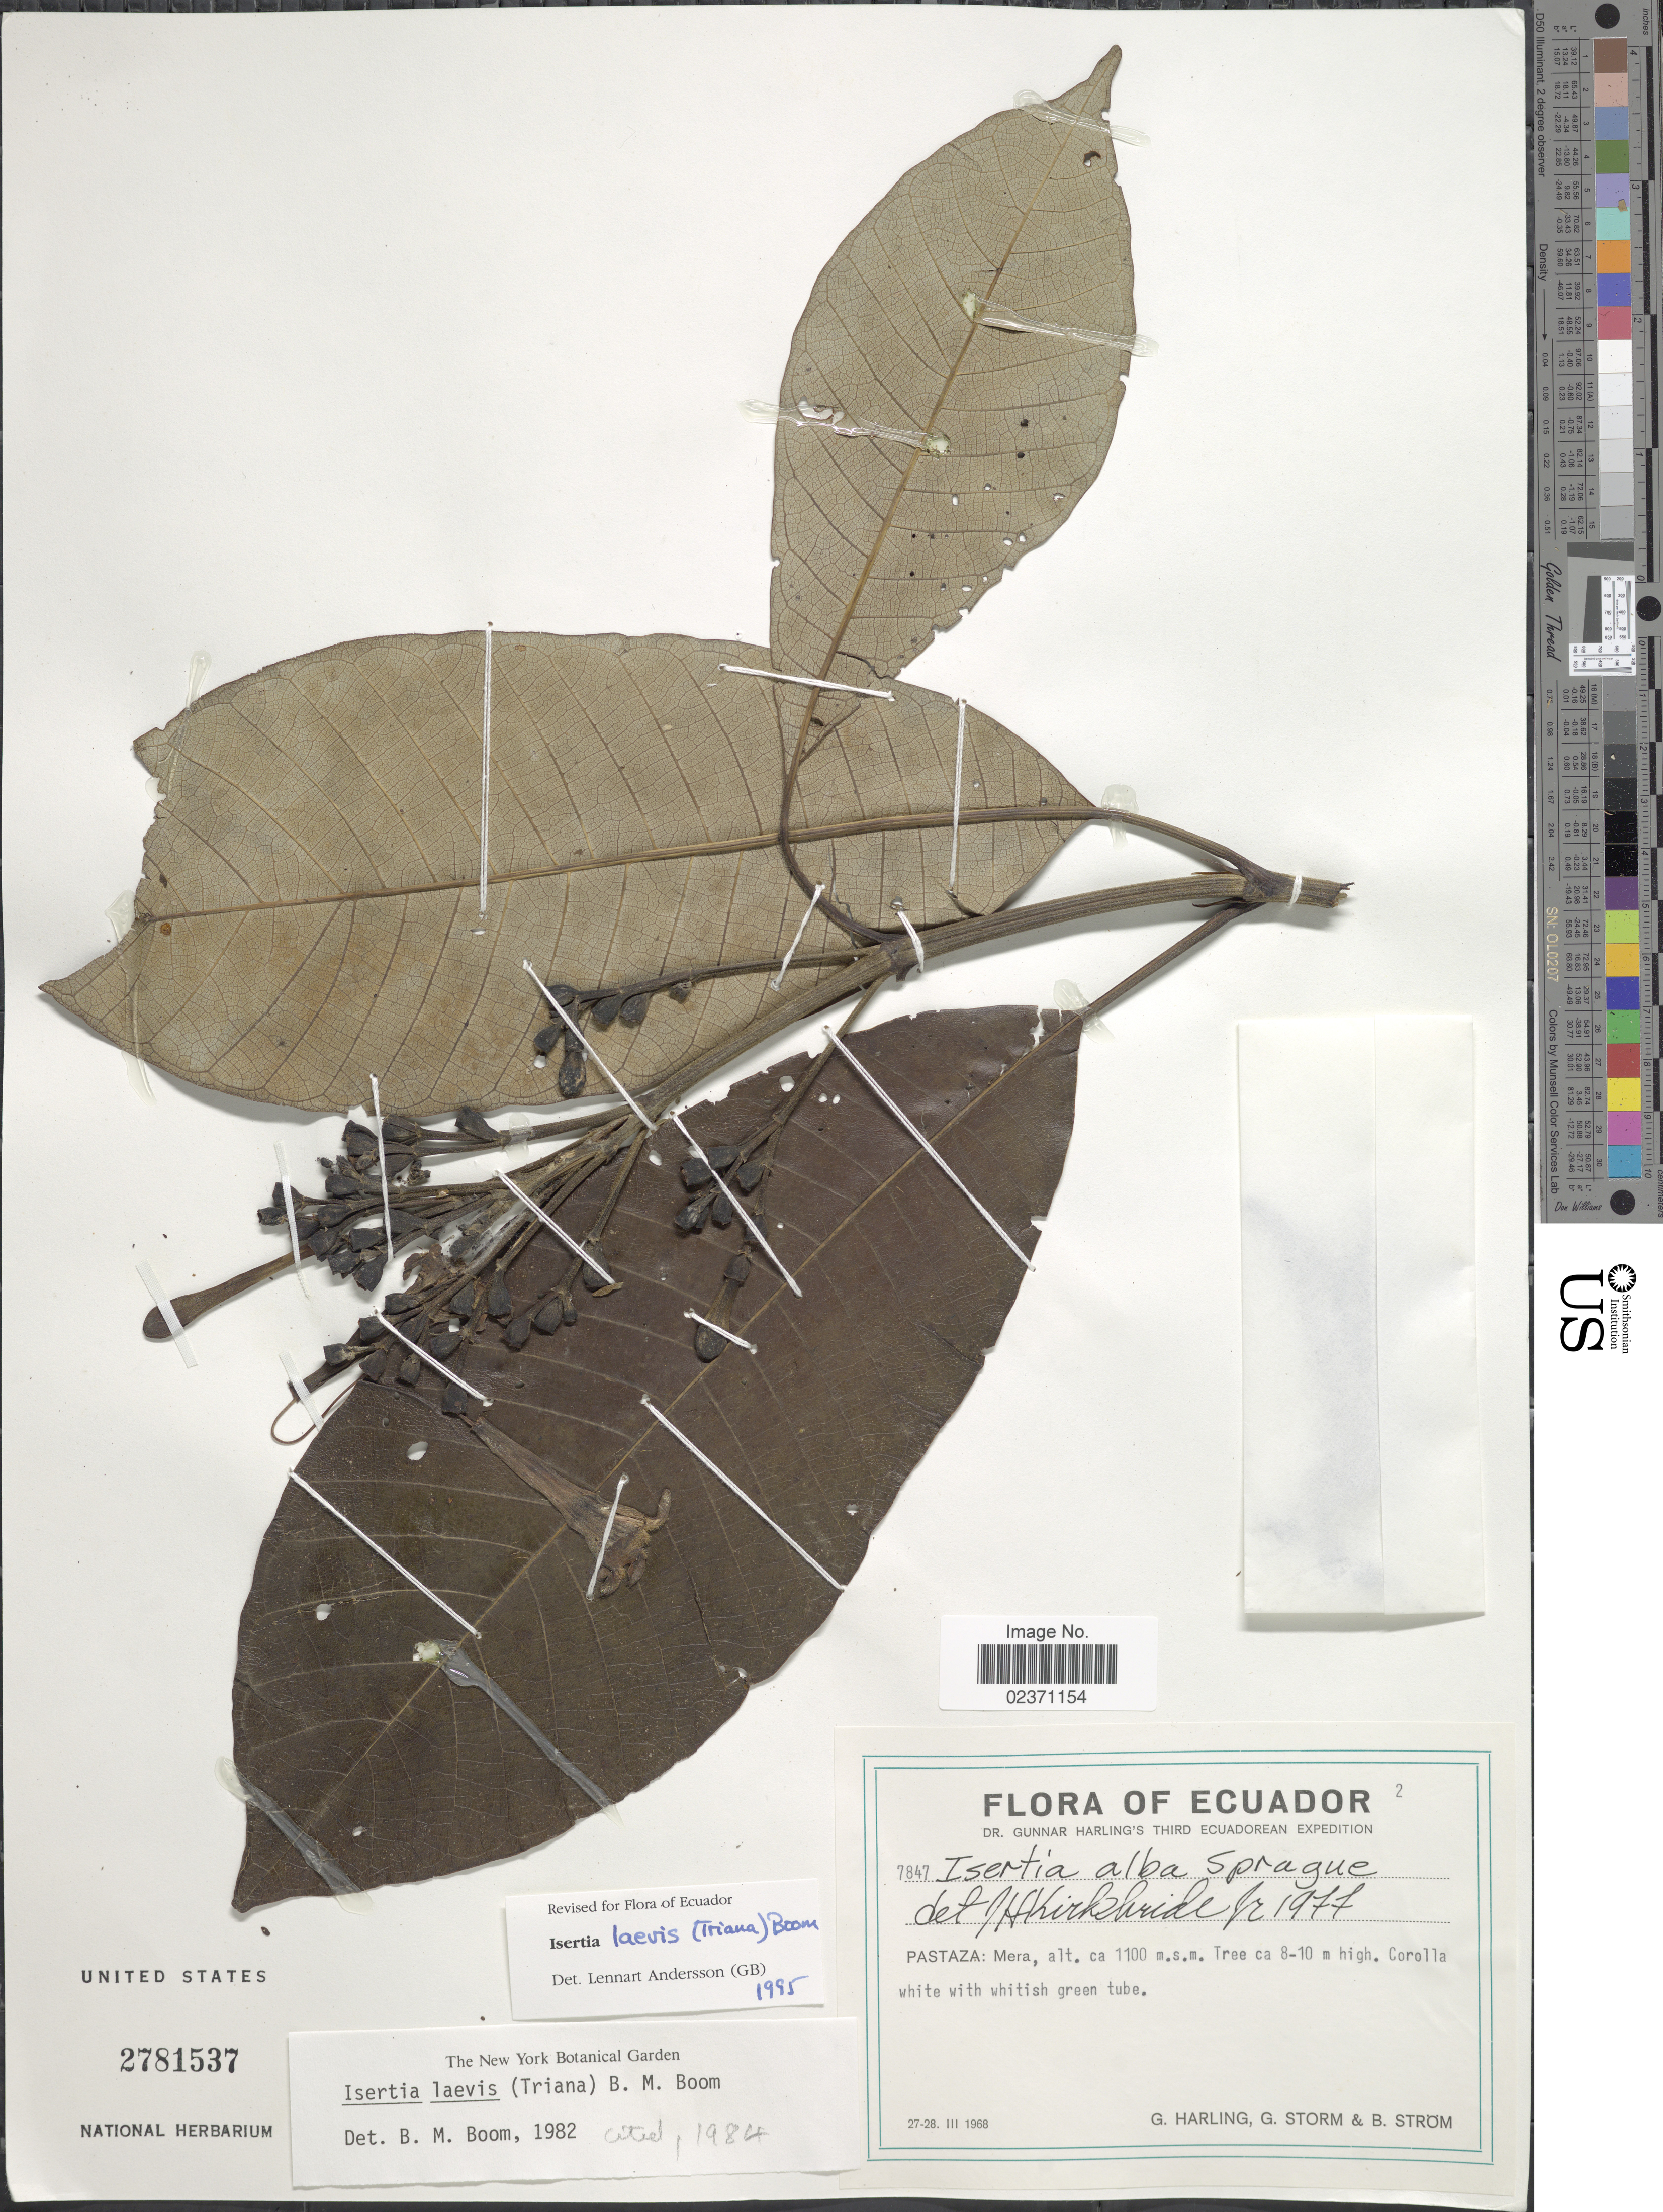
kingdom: Plantae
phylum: Tracheophyta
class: Magnoliopsida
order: Gentianales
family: Rubiaceae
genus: Isertia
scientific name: Isertia laevis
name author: (Triana) B.M. Boom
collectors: G. Harling, G. Storm & B. Ström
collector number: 7847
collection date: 1968-03-27/1968-03-28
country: Ecuador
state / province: Pastaza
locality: Mera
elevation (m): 1100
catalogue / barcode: US 2781537